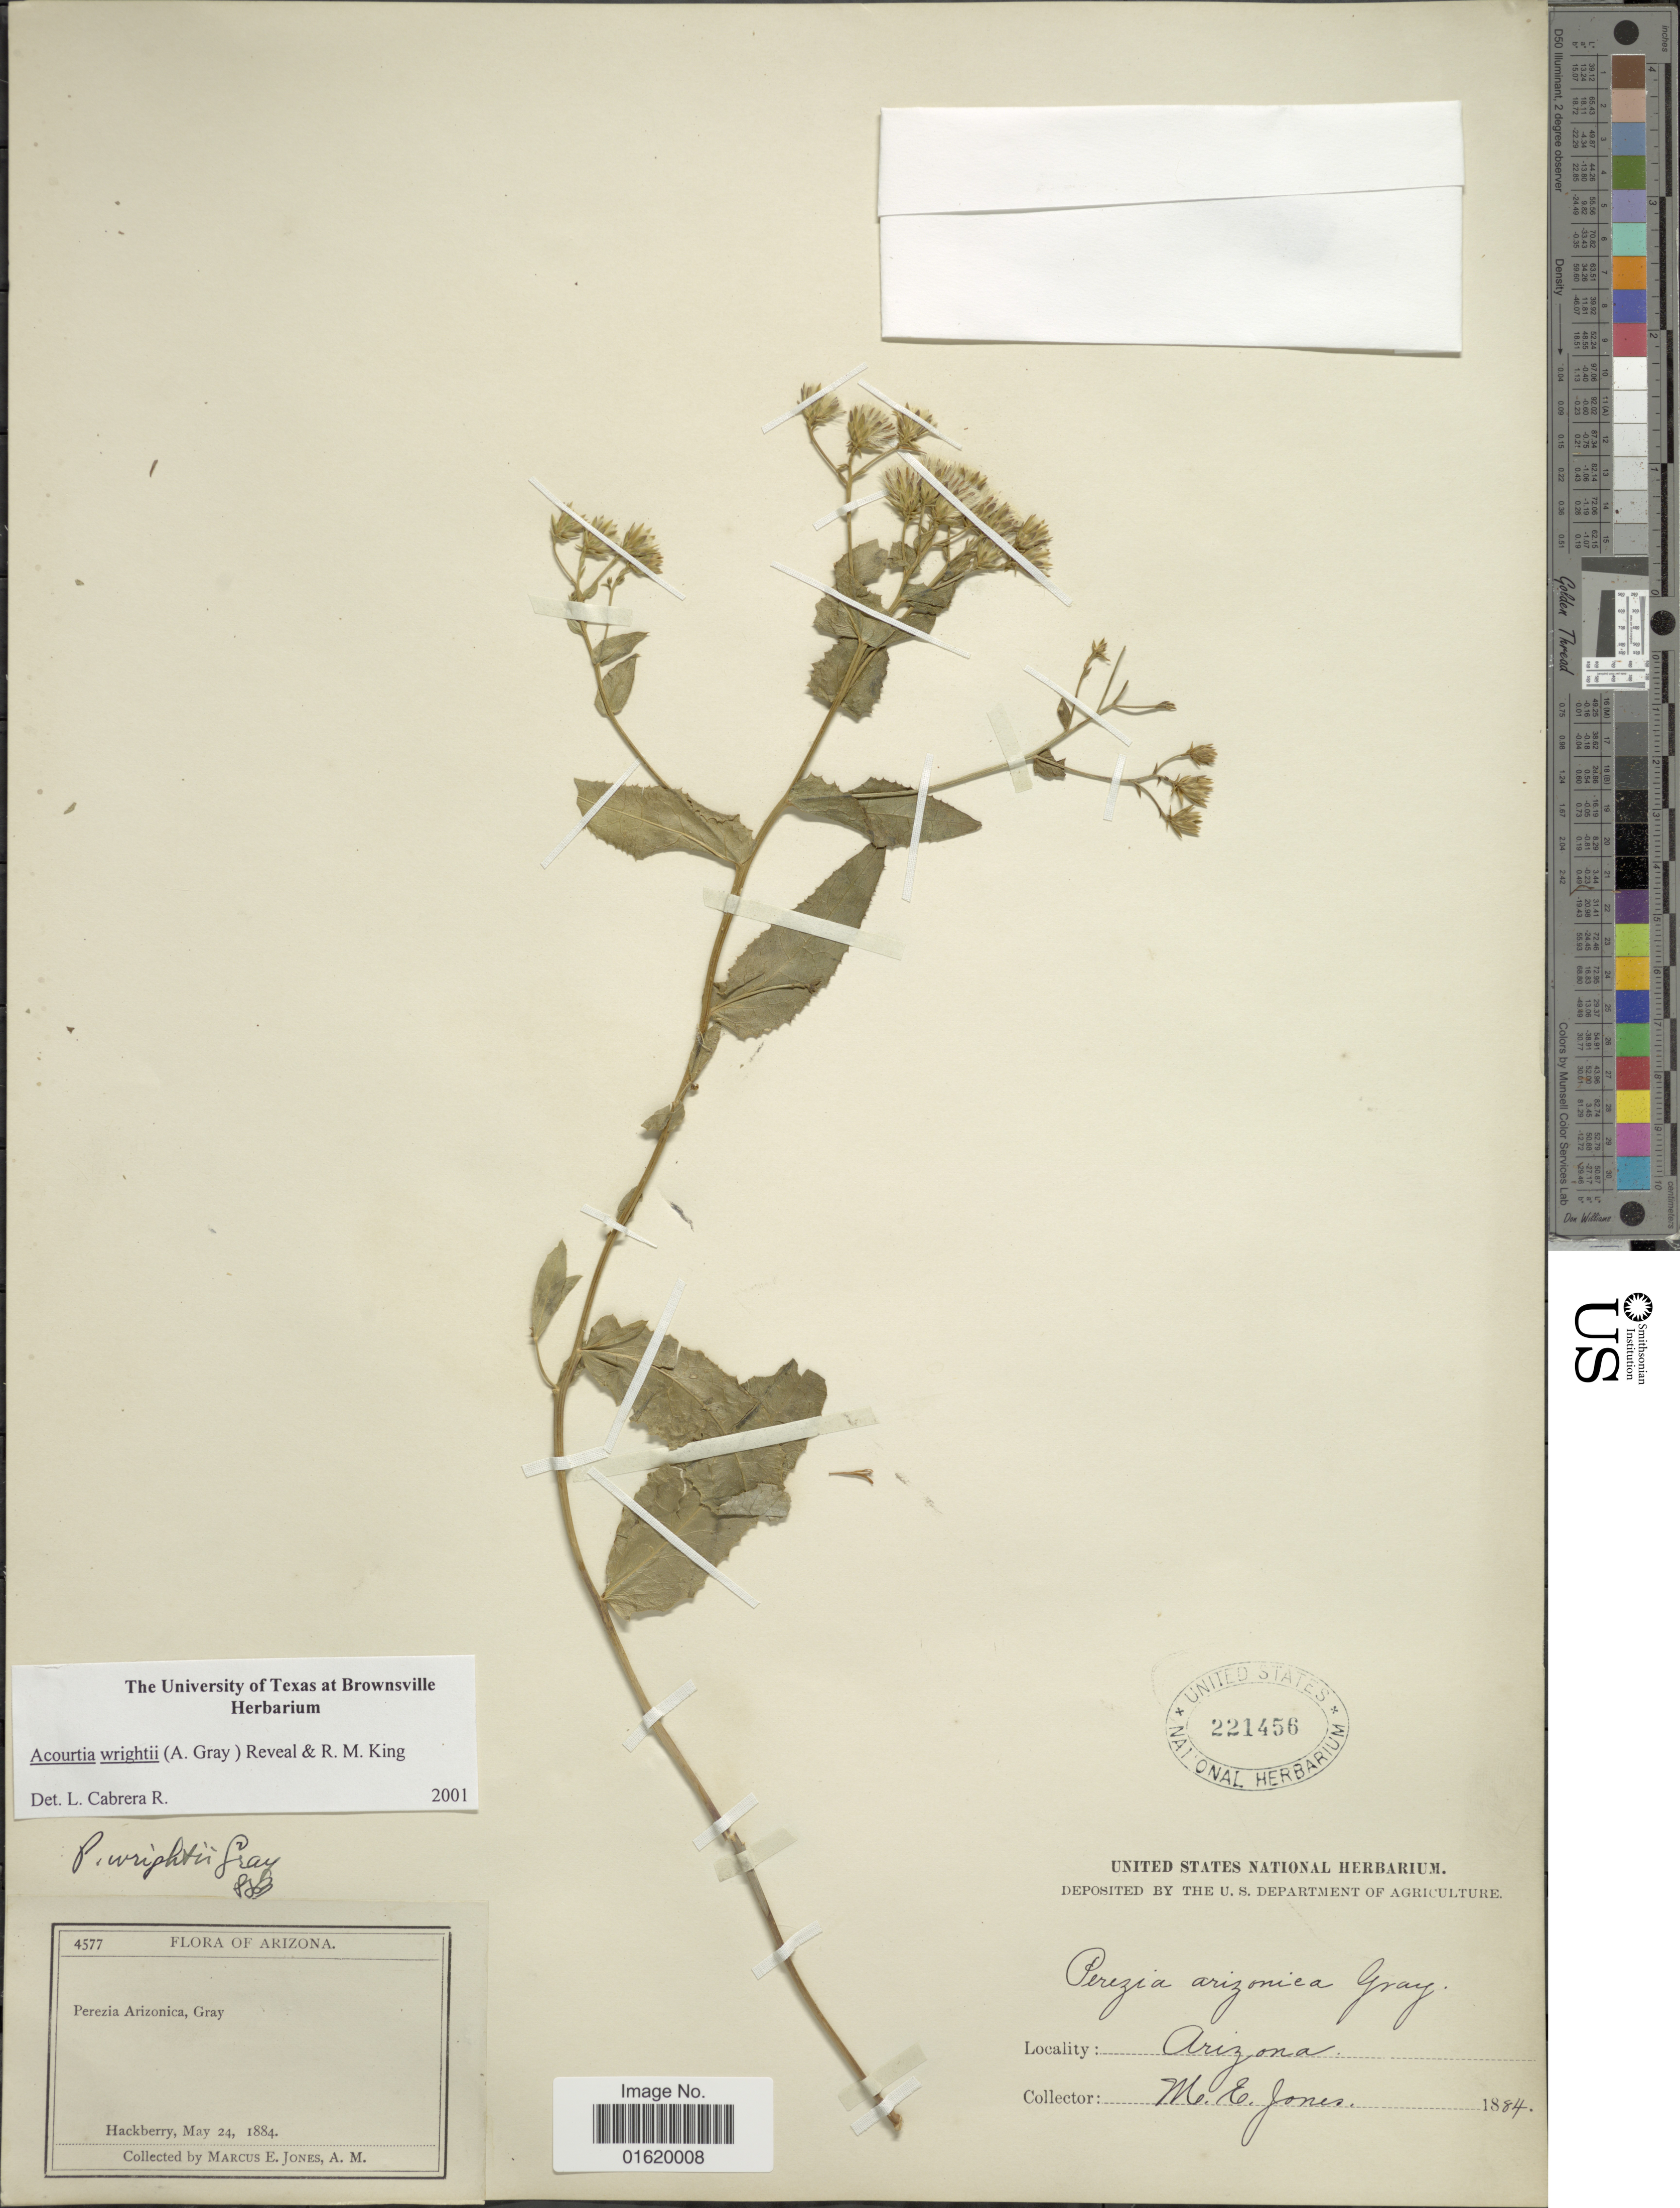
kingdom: Plantae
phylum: Tracheophyta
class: Magnoliopsida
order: Asterales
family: Asteraceae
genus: Acourtia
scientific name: Acourtia wrightii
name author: (A. Gray) Reveal & R.M. King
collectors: M. E. Jones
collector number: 4577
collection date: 1884-05-24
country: United States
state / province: Arizona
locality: Hackberry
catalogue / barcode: US 221456